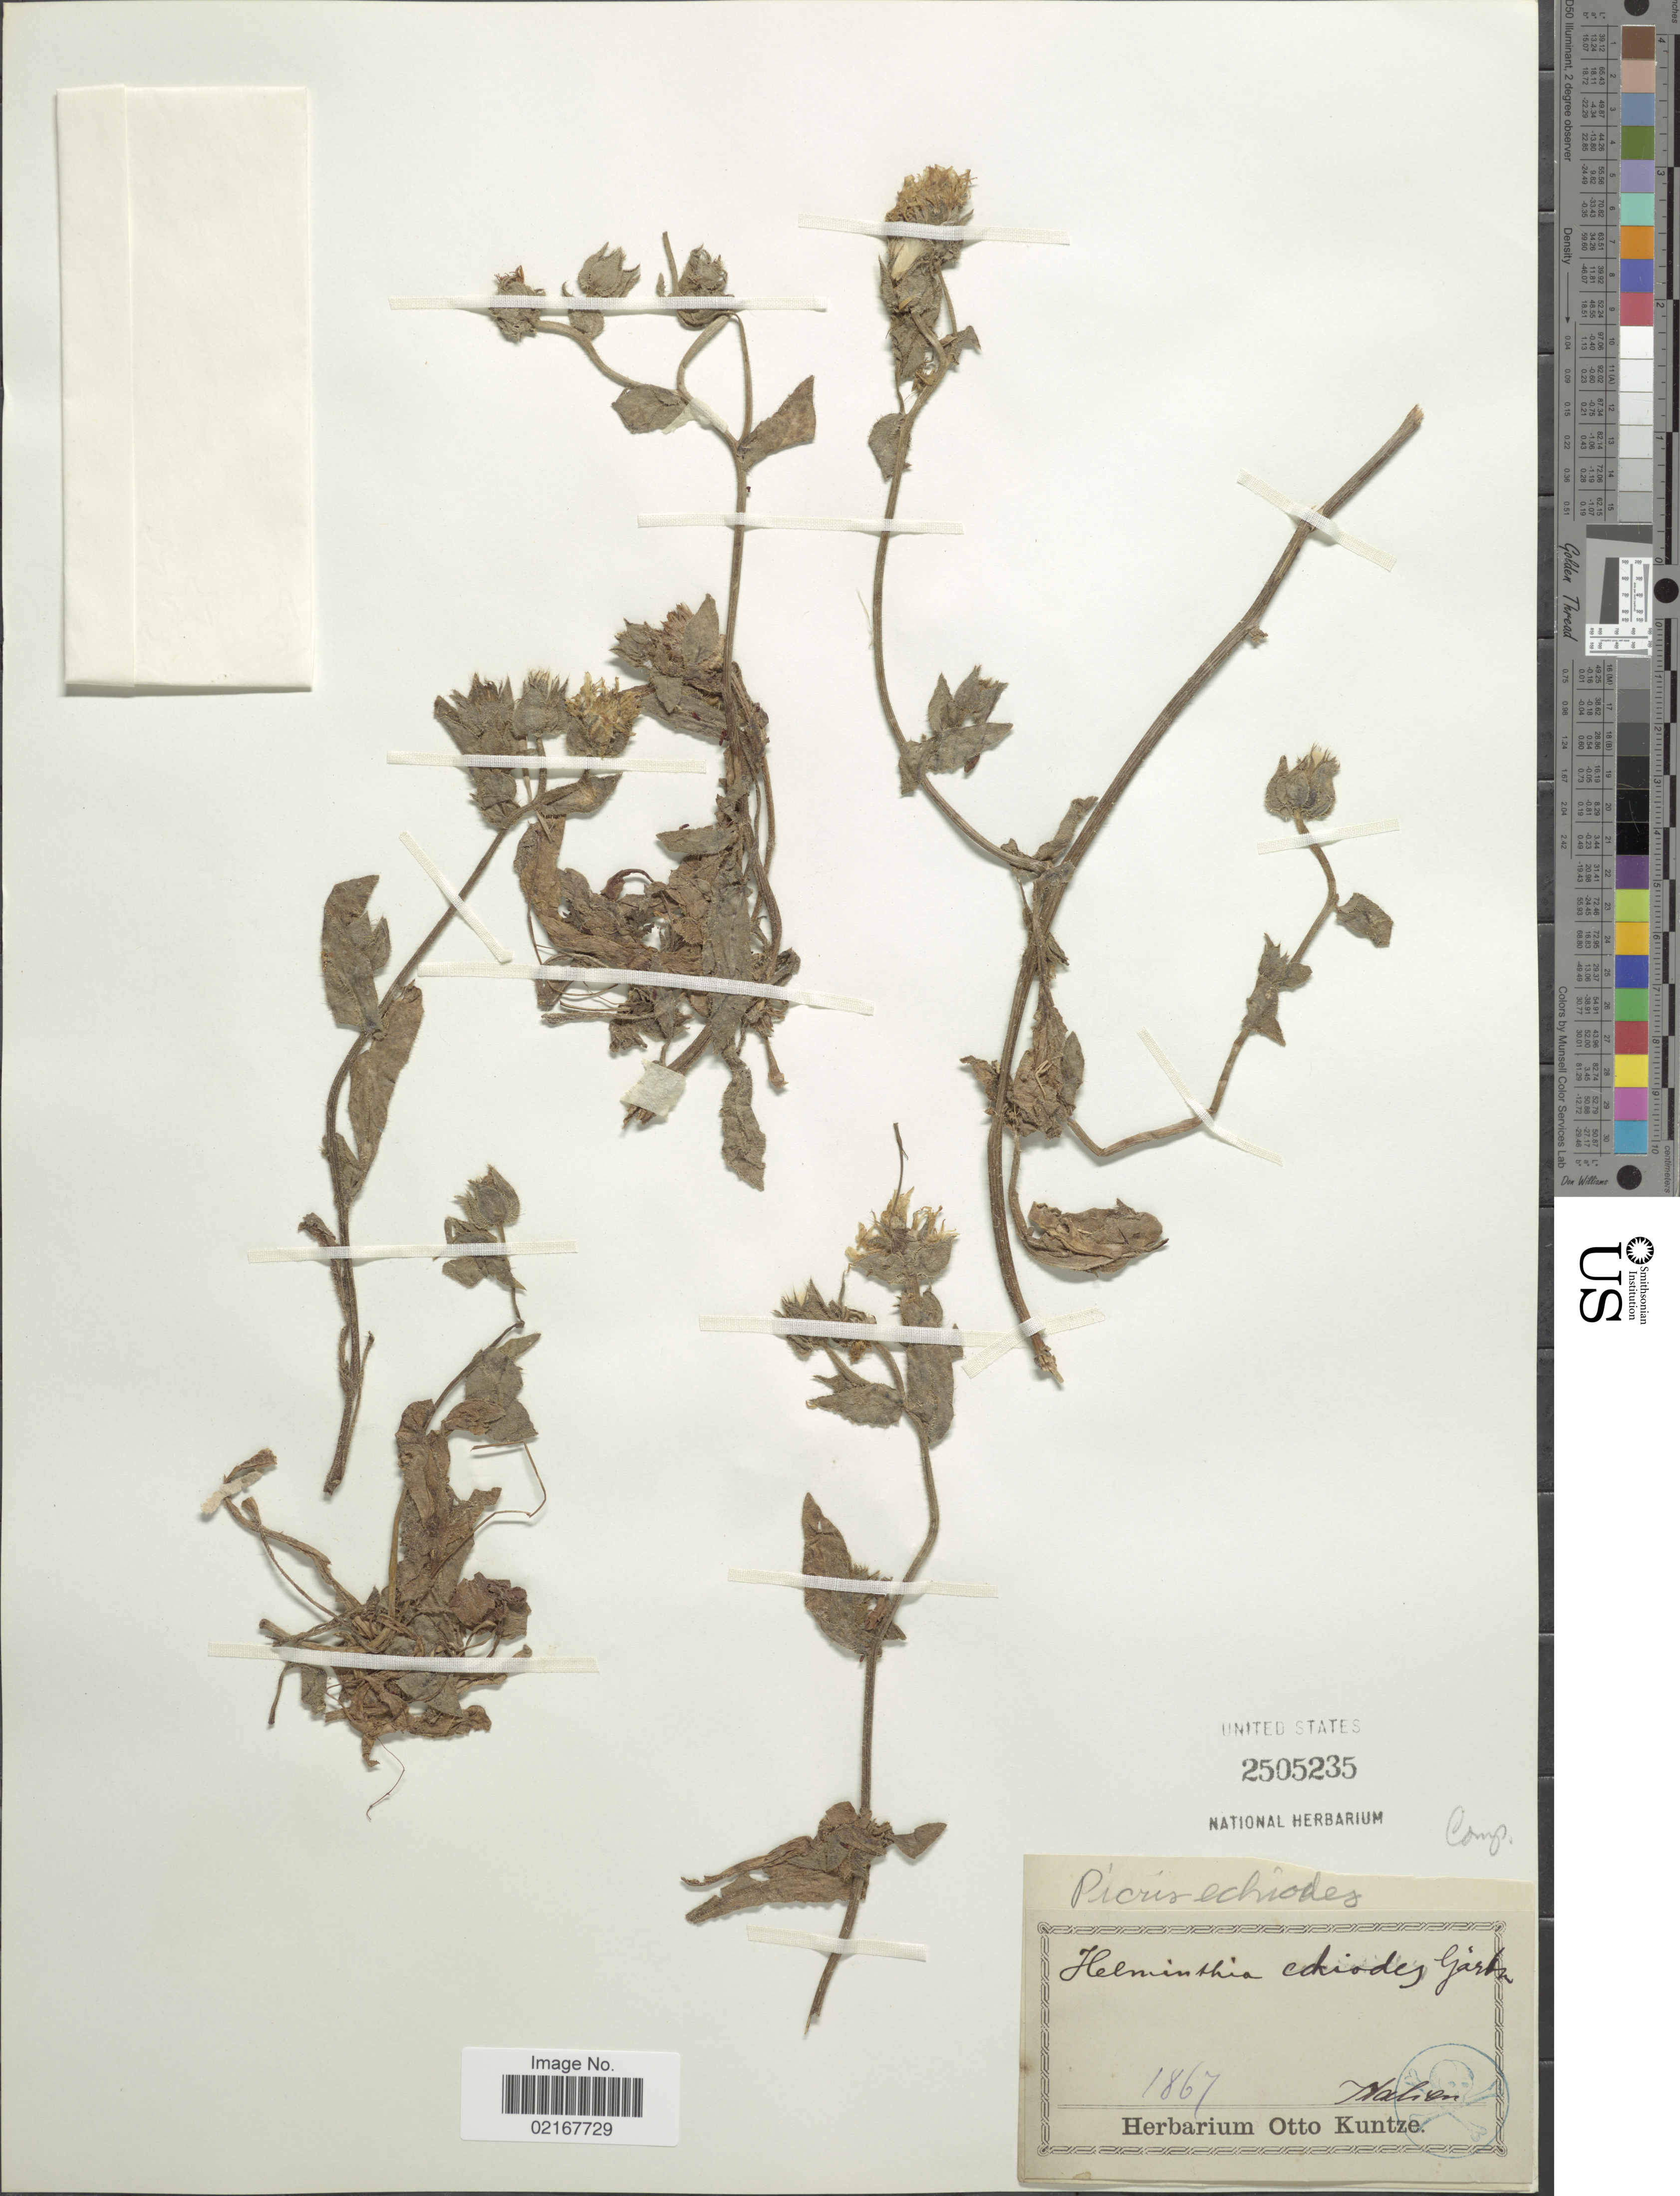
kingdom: Plantae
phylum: Tracheophyta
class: Magnoliopsida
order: Asterales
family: Asteraceae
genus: Helminthotheca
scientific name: Helminthotheca echioides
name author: (L.) Holub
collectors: ex herb. Otto Kuntze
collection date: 1867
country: Italy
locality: Italien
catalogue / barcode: US 2505235